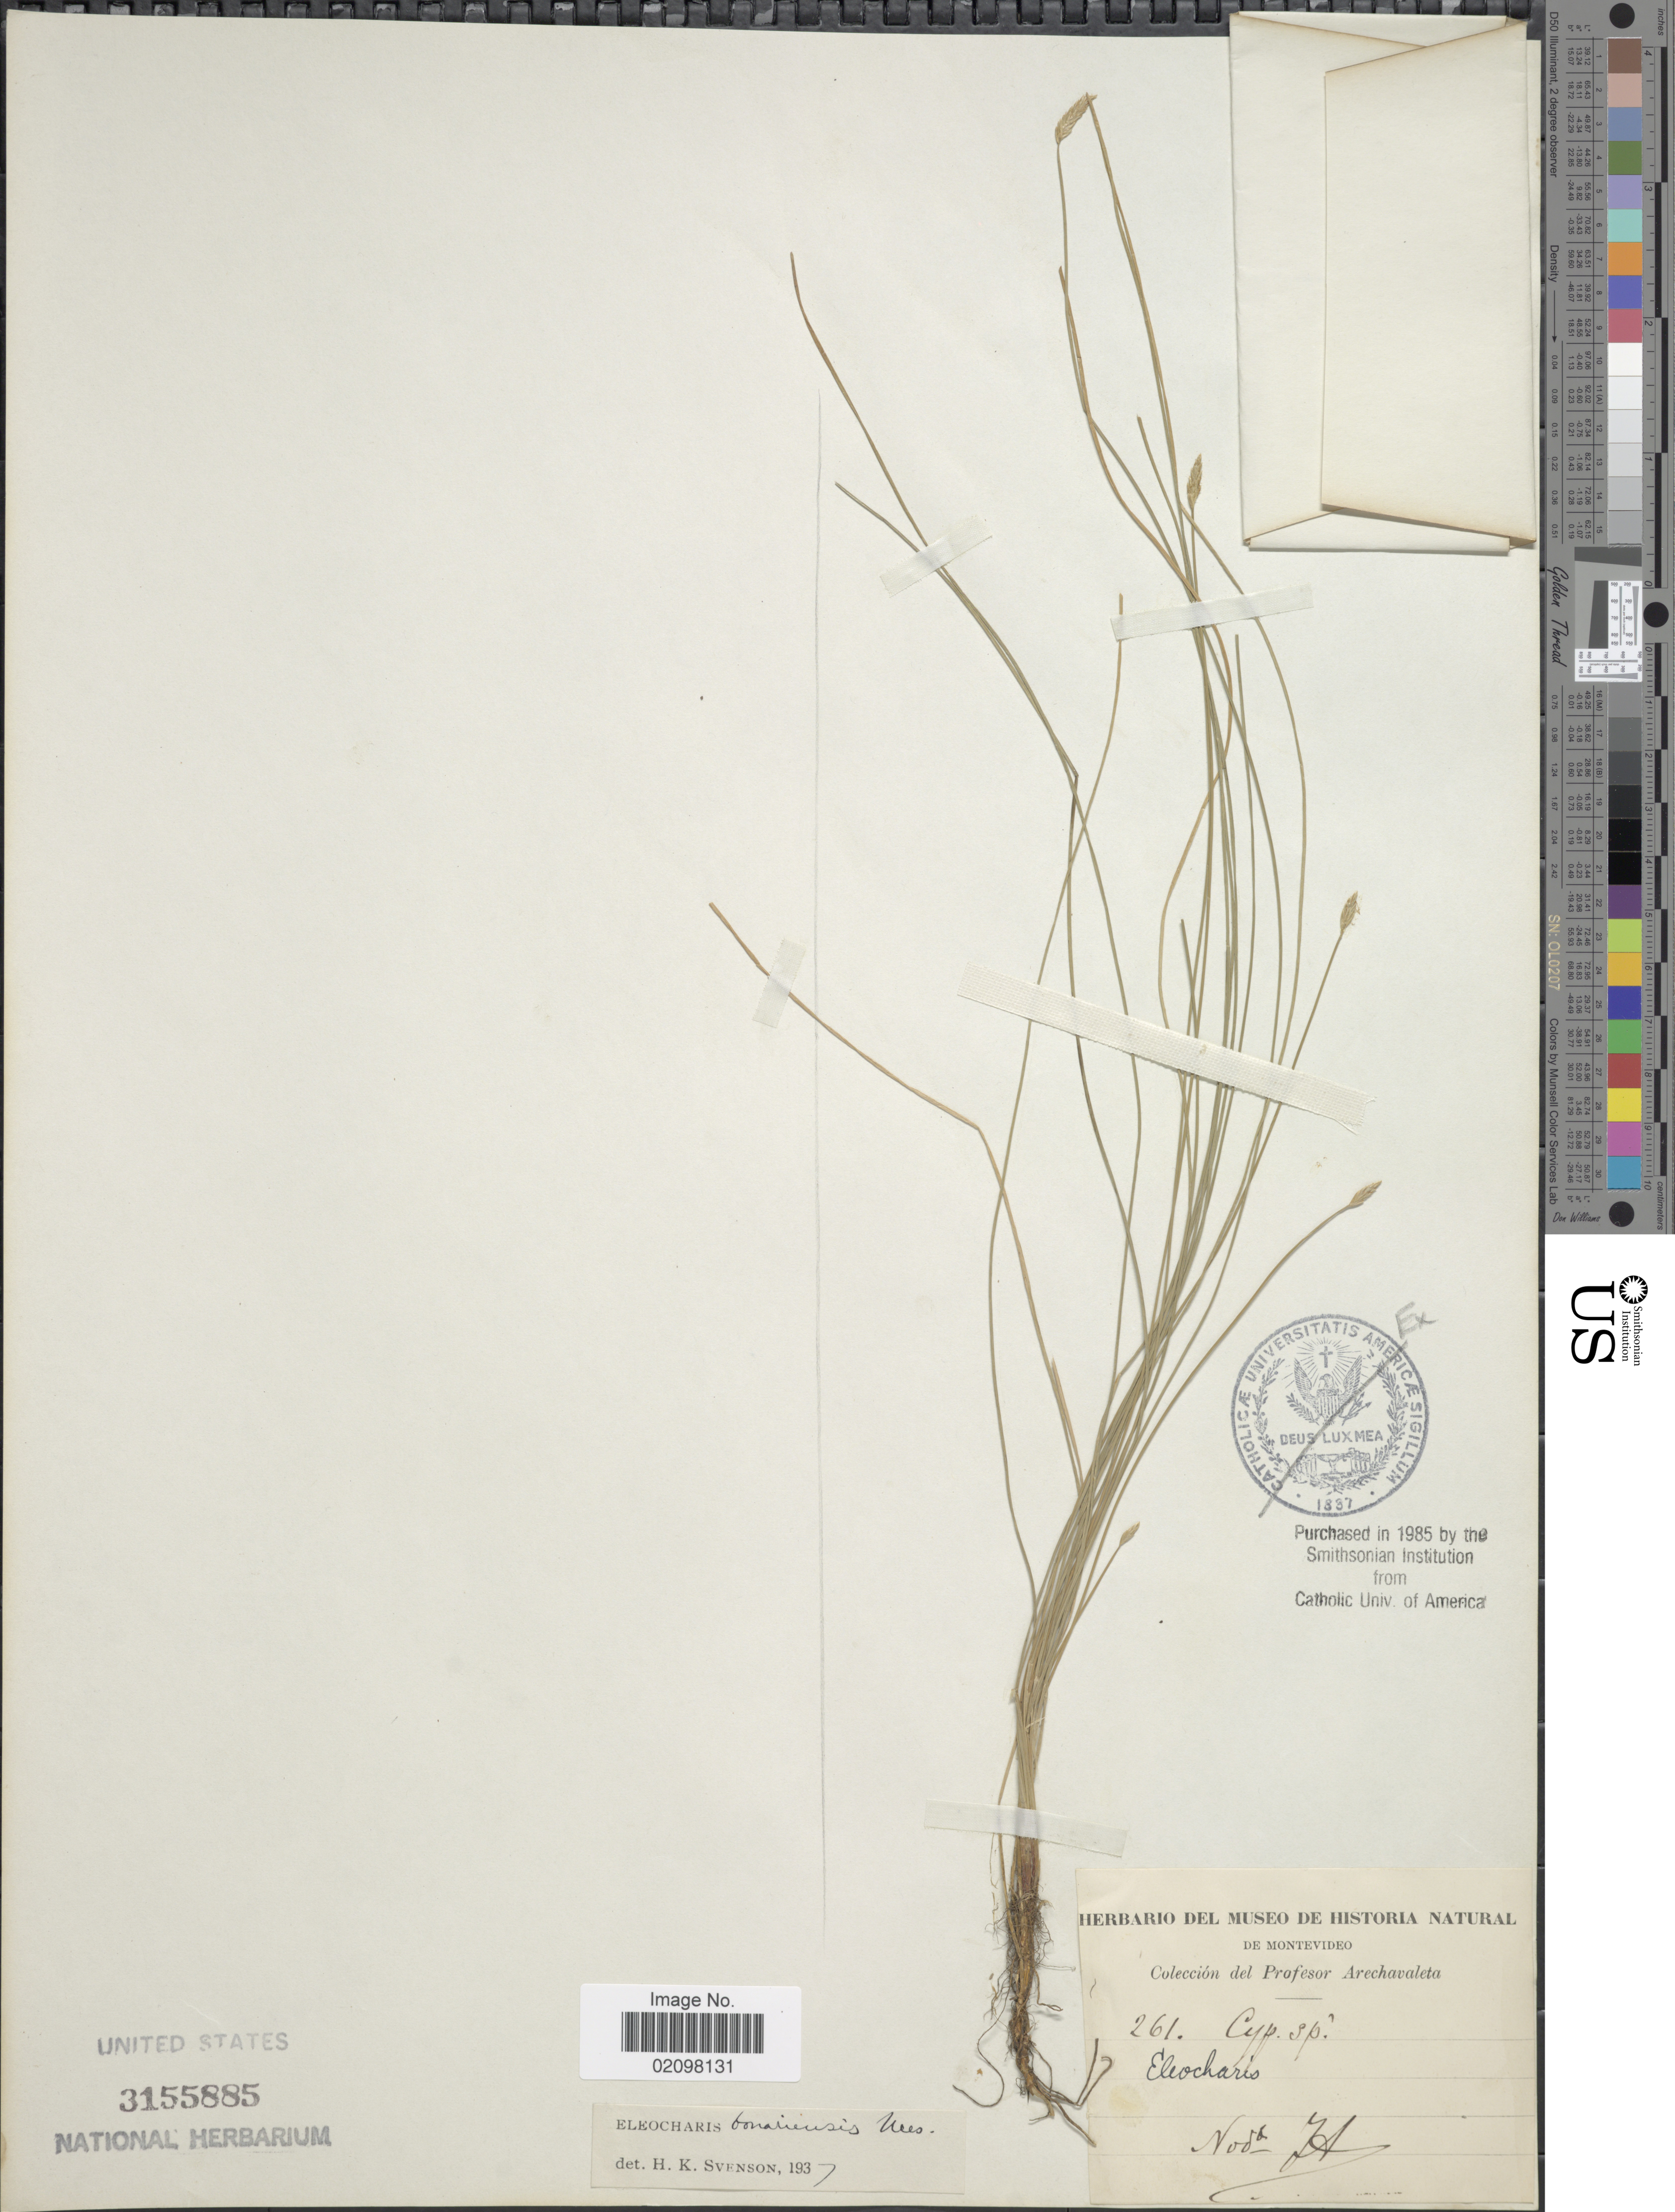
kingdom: Plantae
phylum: Tracheophyta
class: Liliopsida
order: Poales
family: Cyperaceae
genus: Eleocharis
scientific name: Eleocharis bonariensis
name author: Nees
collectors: J. Arechavaleta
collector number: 261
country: Uruguay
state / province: Montevideo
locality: Nodb [interpreted]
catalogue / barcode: US 3155885